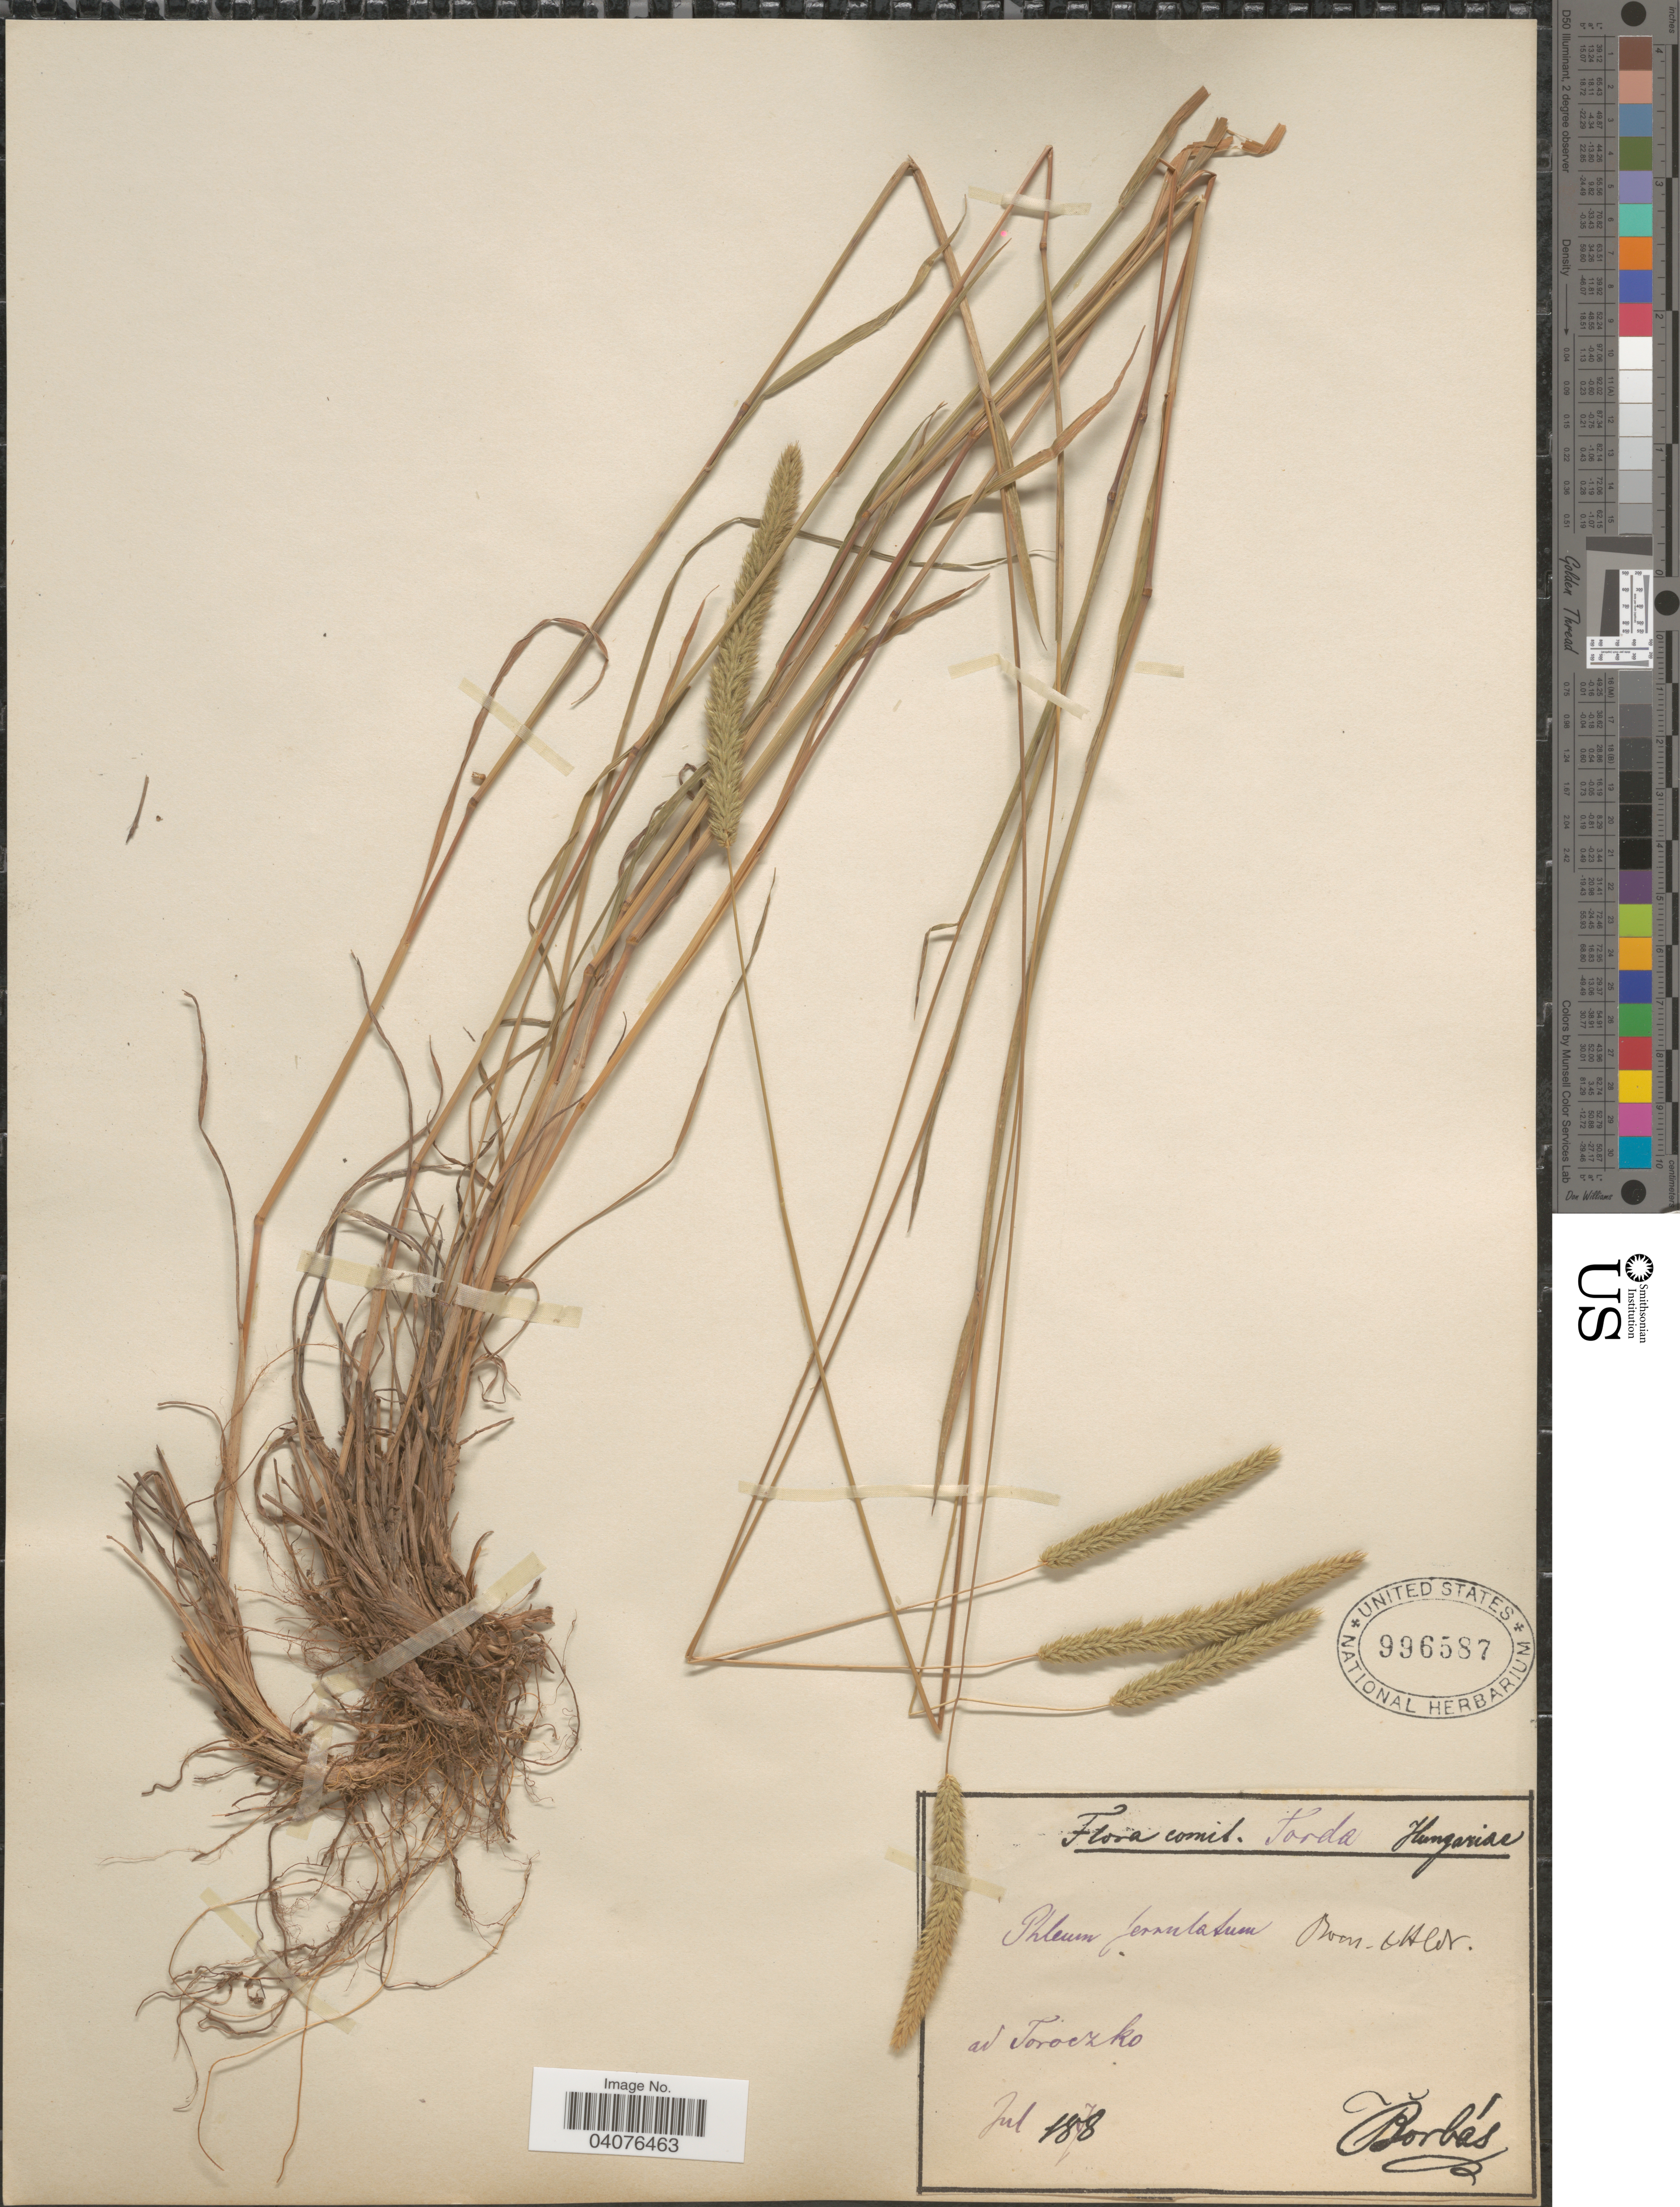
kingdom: Plantae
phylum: Tracheophyta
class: Liliopsida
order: Poales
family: Poaceae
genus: Phleum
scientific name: Phleum phleoides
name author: (L.) H. Karst.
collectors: V. von Borbás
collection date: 1878-07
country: Hungary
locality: Comit. Torda, ad Toroczko.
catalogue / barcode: US 996587